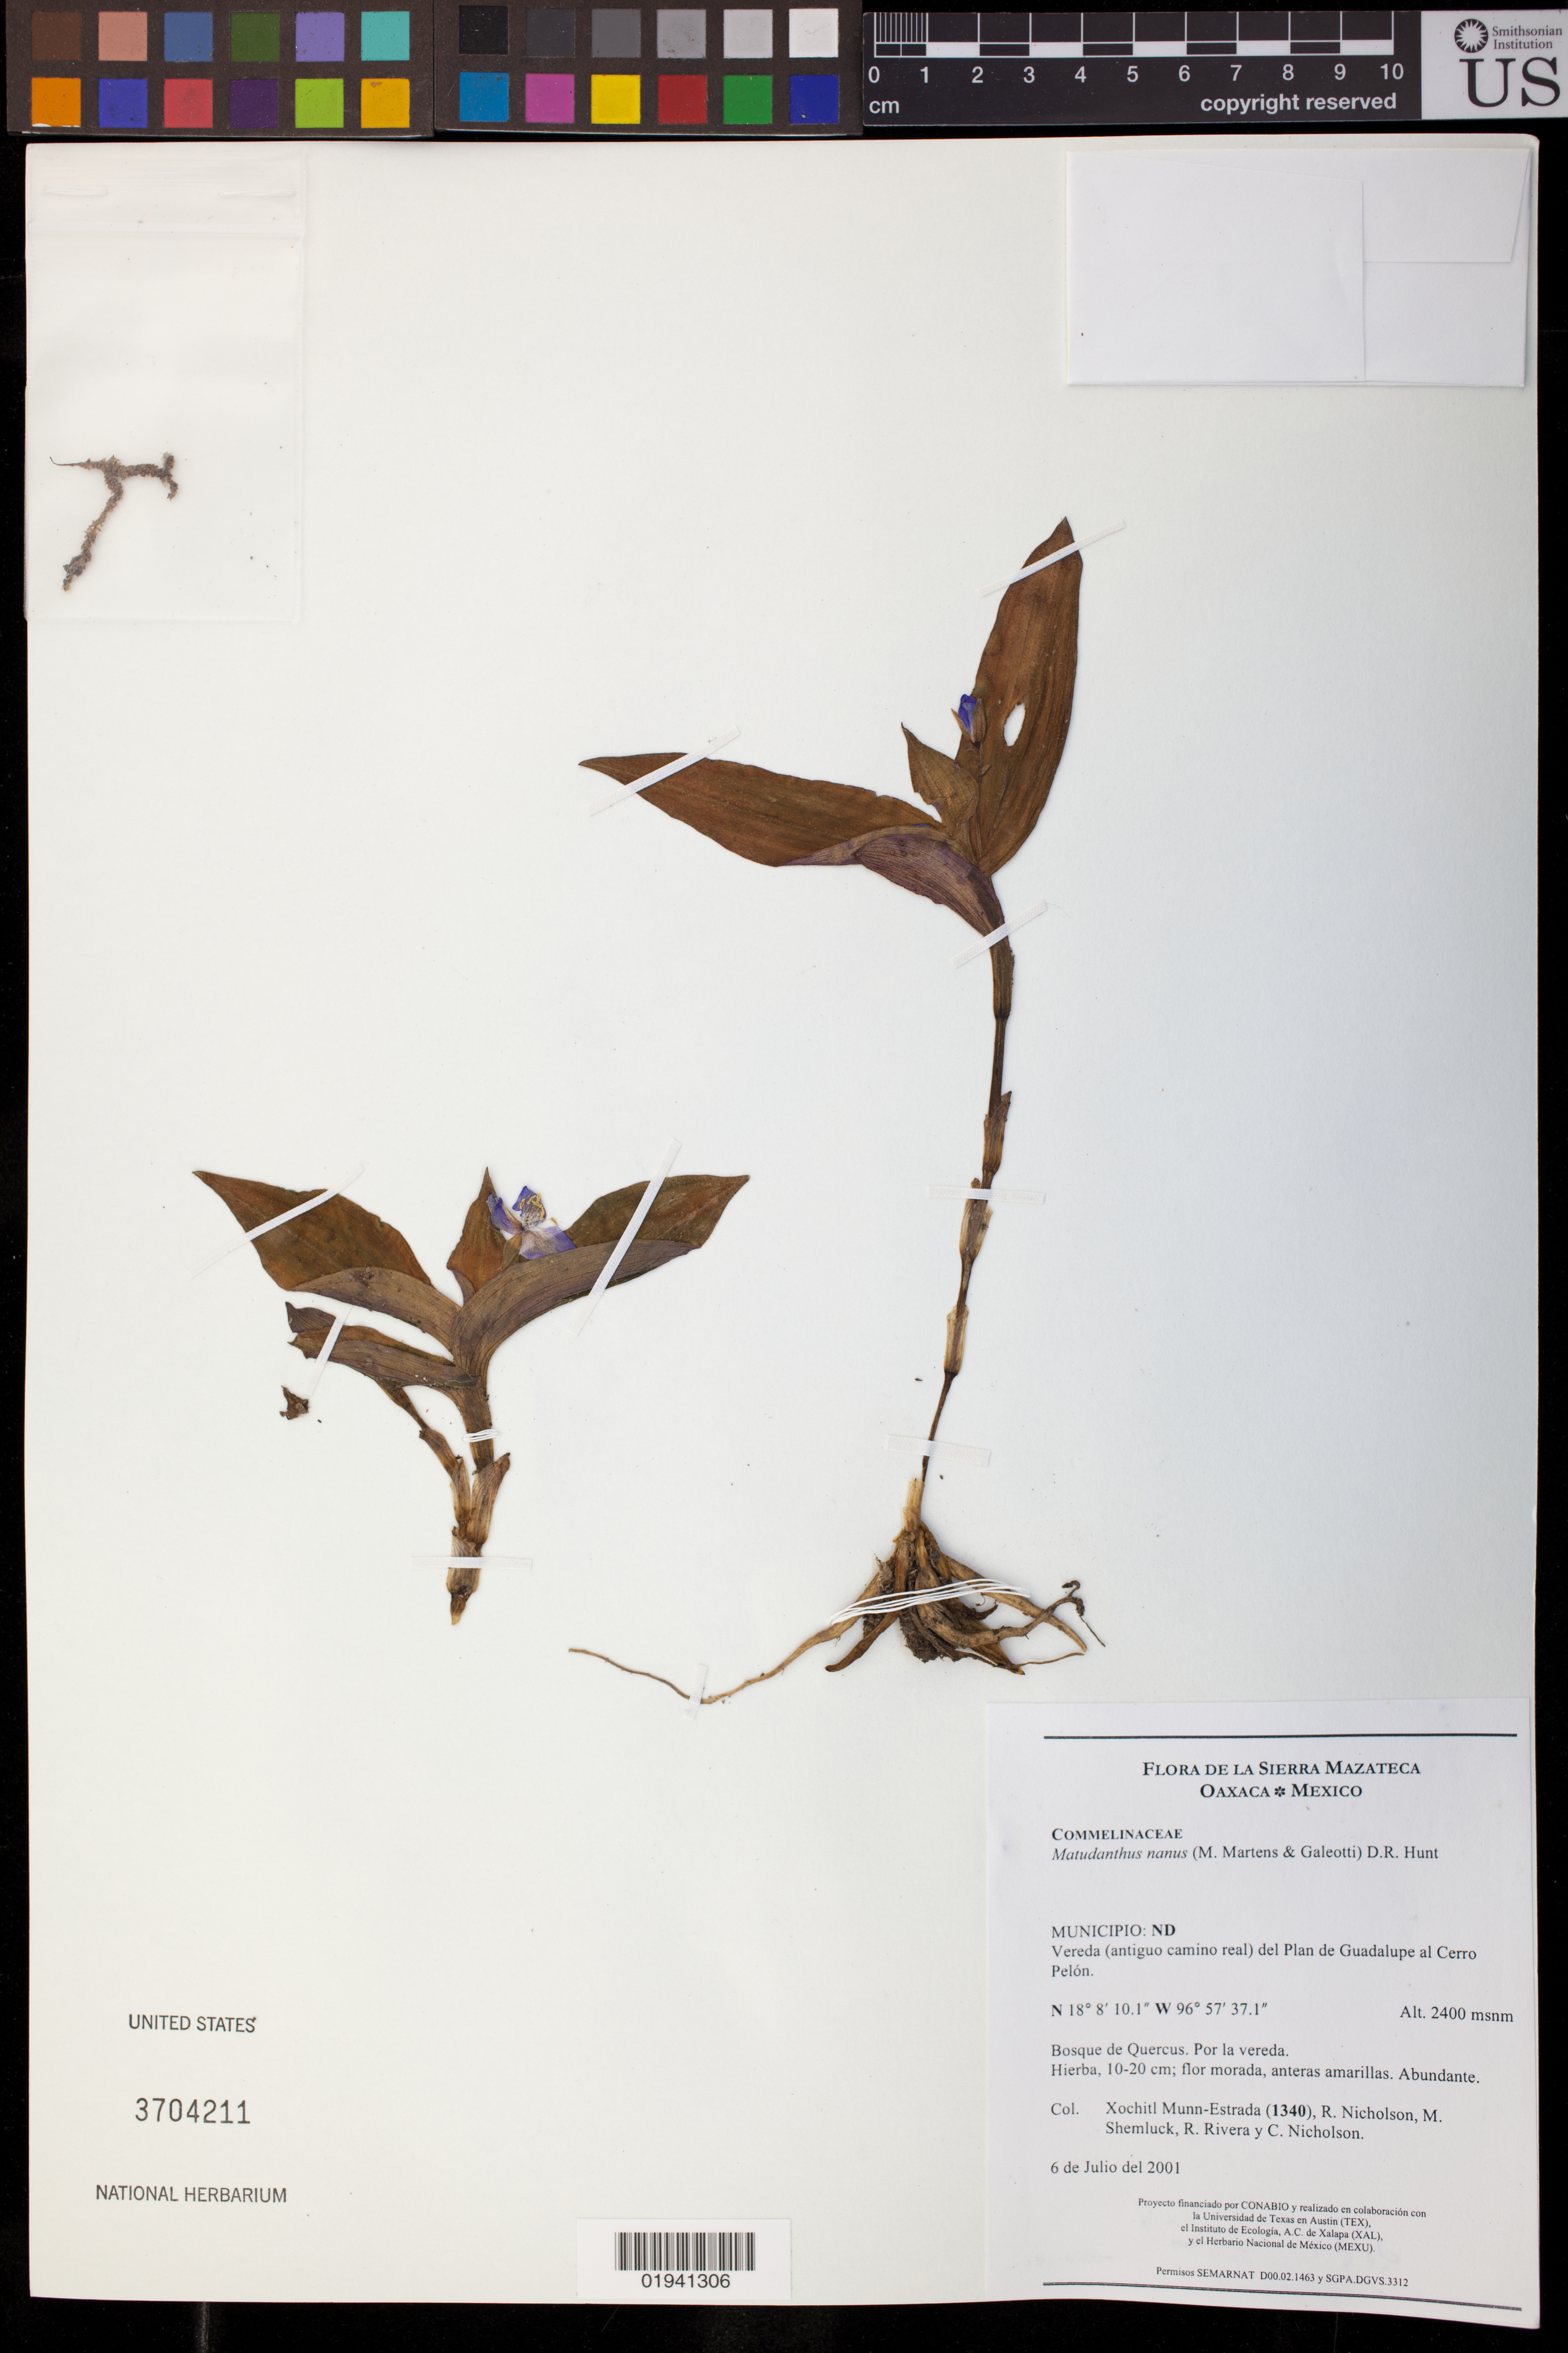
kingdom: Plantae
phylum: Tracheophyta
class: Liliopsida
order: Commelinales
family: Commelinaceae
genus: Matudanthus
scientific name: Matudanthus nanus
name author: D.R. Hunt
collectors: X. Munn-Estrada, R. Nicholson, M. Shemluck, R. Rivera & C. Nicholson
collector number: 1340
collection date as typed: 6 de Julio del 2001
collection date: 2001-07-06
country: Mexico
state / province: Oaxaca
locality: Vereda (antiguo camino real) del Plan de Guadalupe al Cerro Pelon.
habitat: Bosque de Quercus. Por la vereda.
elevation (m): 2400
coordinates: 18 8 19.4 N, 96 57 30.9 W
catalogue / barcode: US 3704211